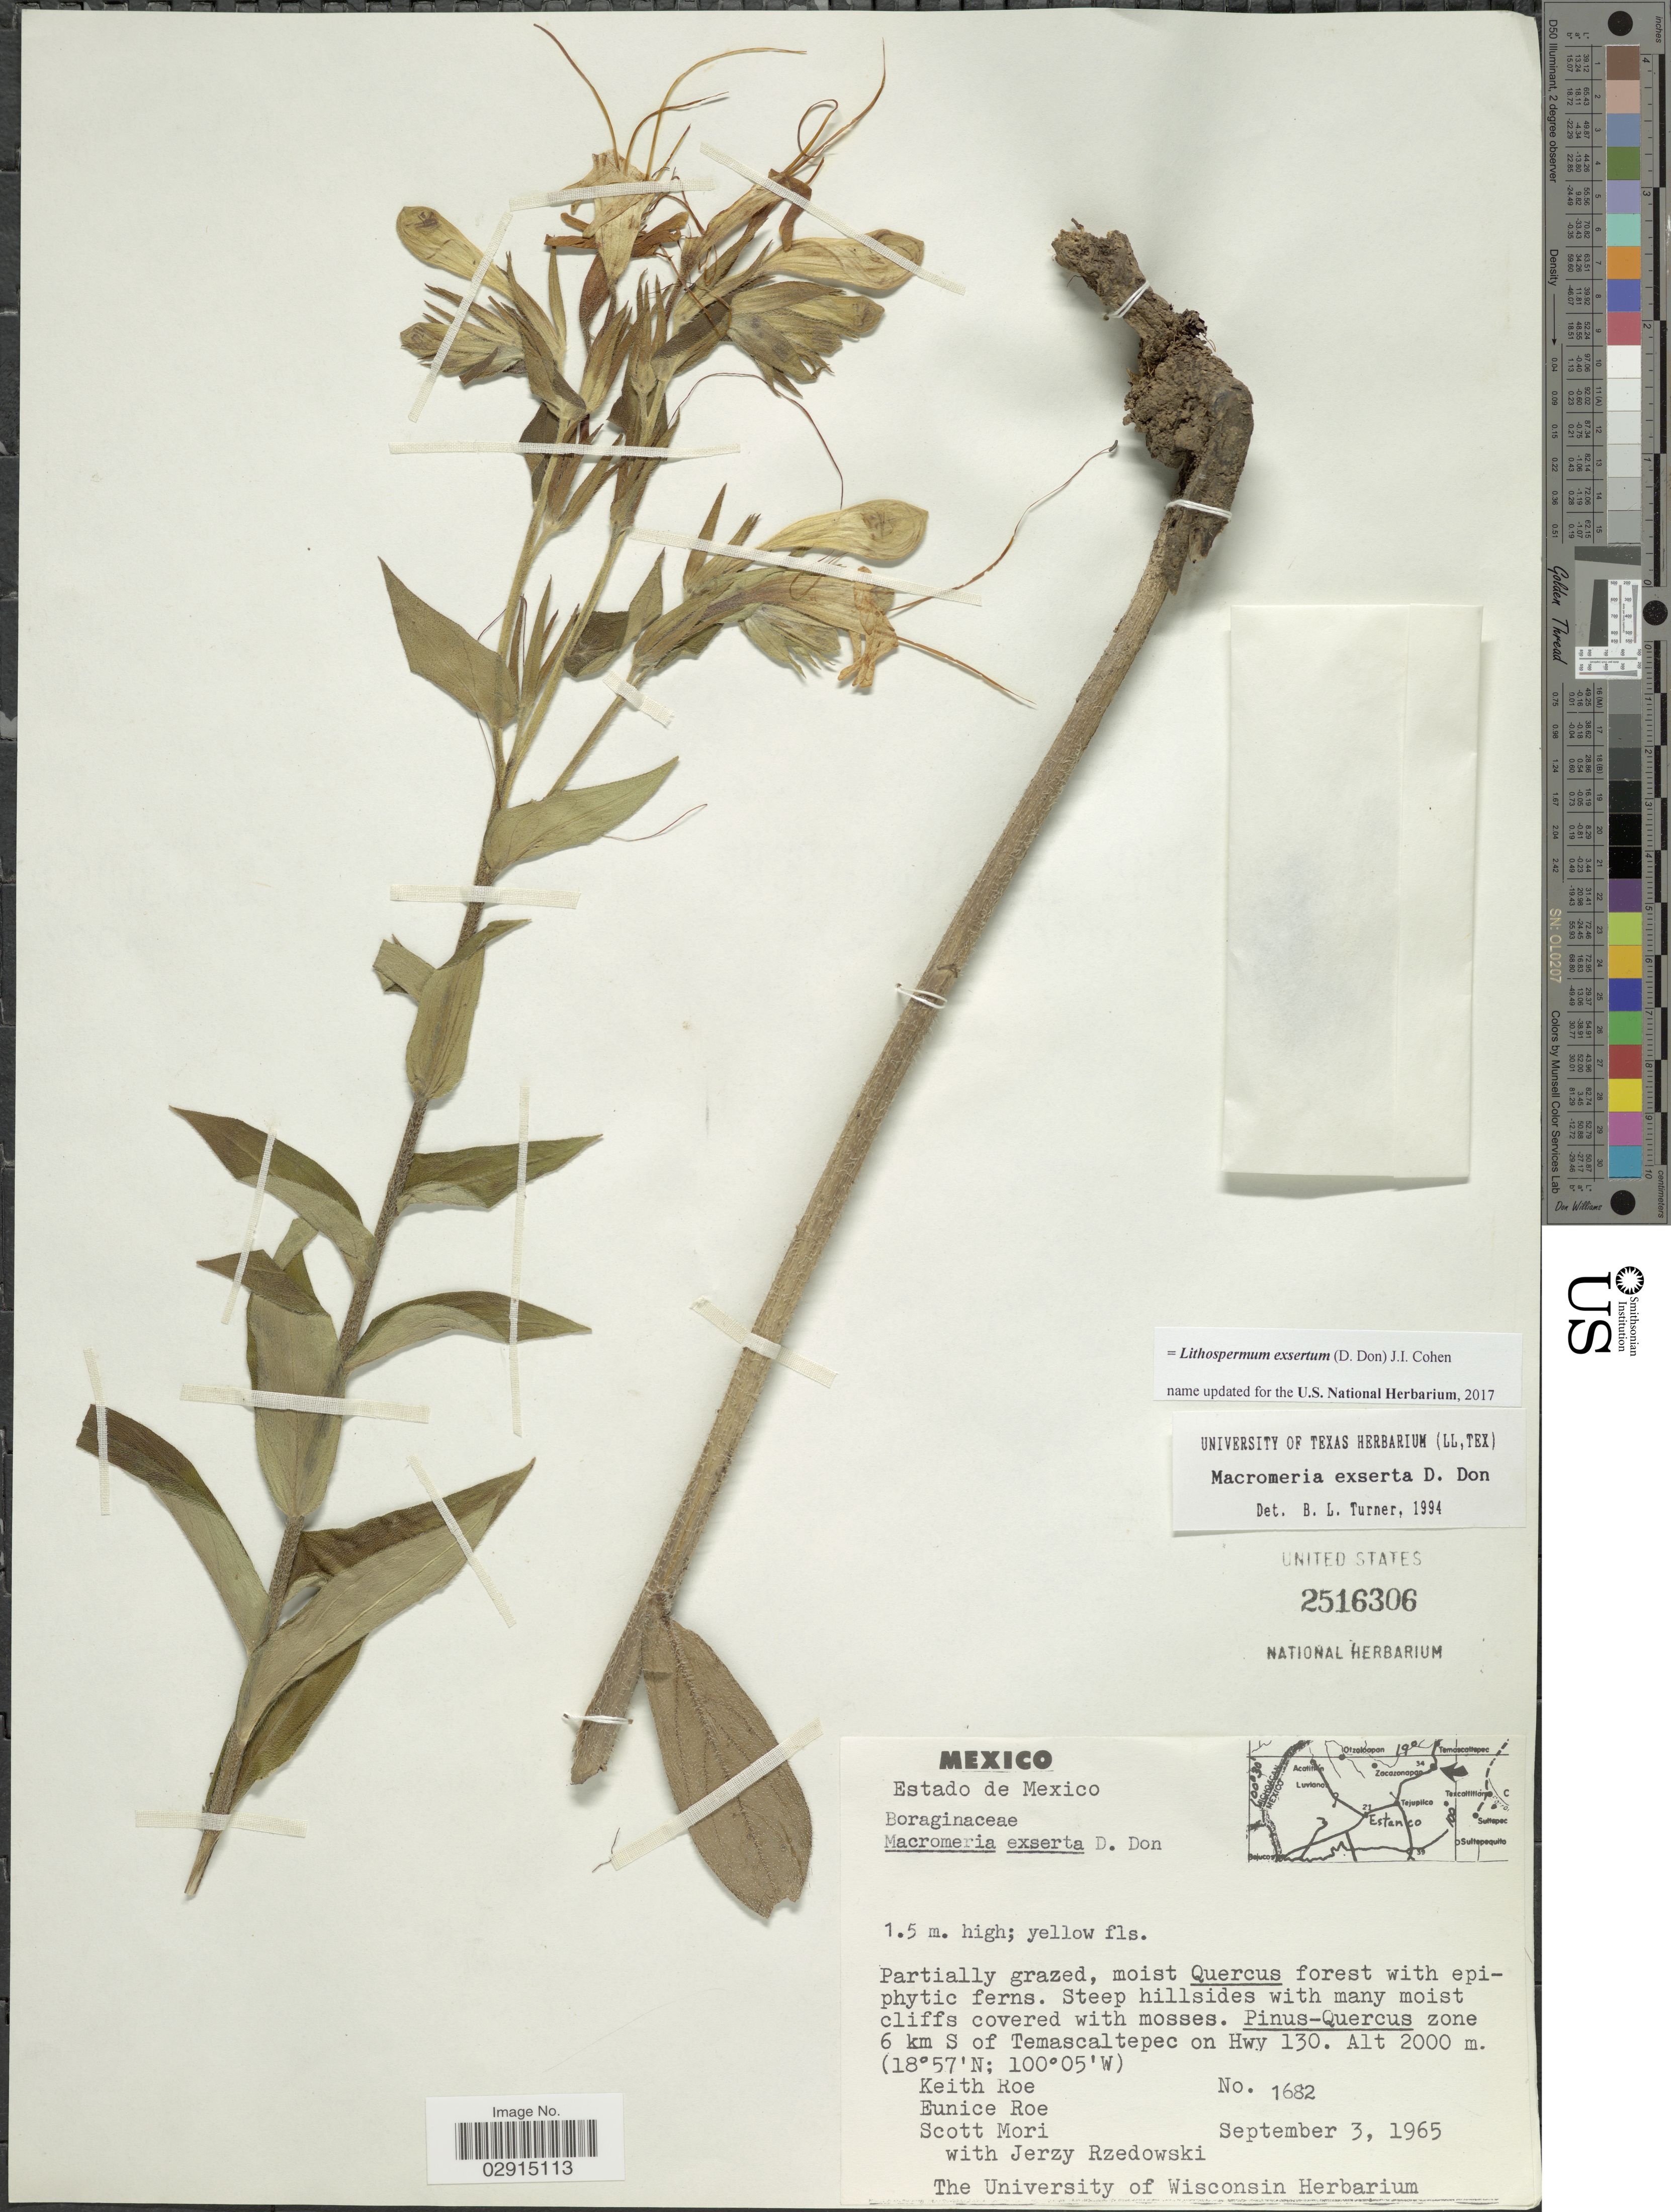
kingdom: Plantae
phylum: Tracheophyta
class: Magnoliopsida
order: Boraginales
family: Boraginaceae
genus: Lithospermum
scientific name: Lithospermum exsertum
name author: (D. Don) Cohen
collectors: K. E. Roe, E. Roe, S. Mori & J. Rzedowski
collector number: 1682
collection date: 1965-09-03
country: Mexico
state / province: México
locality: Estado do Mexico. Pinus-Quercus zone 6 km S of Temascaltepec on Hwy 130.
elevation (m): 2000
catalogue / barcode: US 2516306